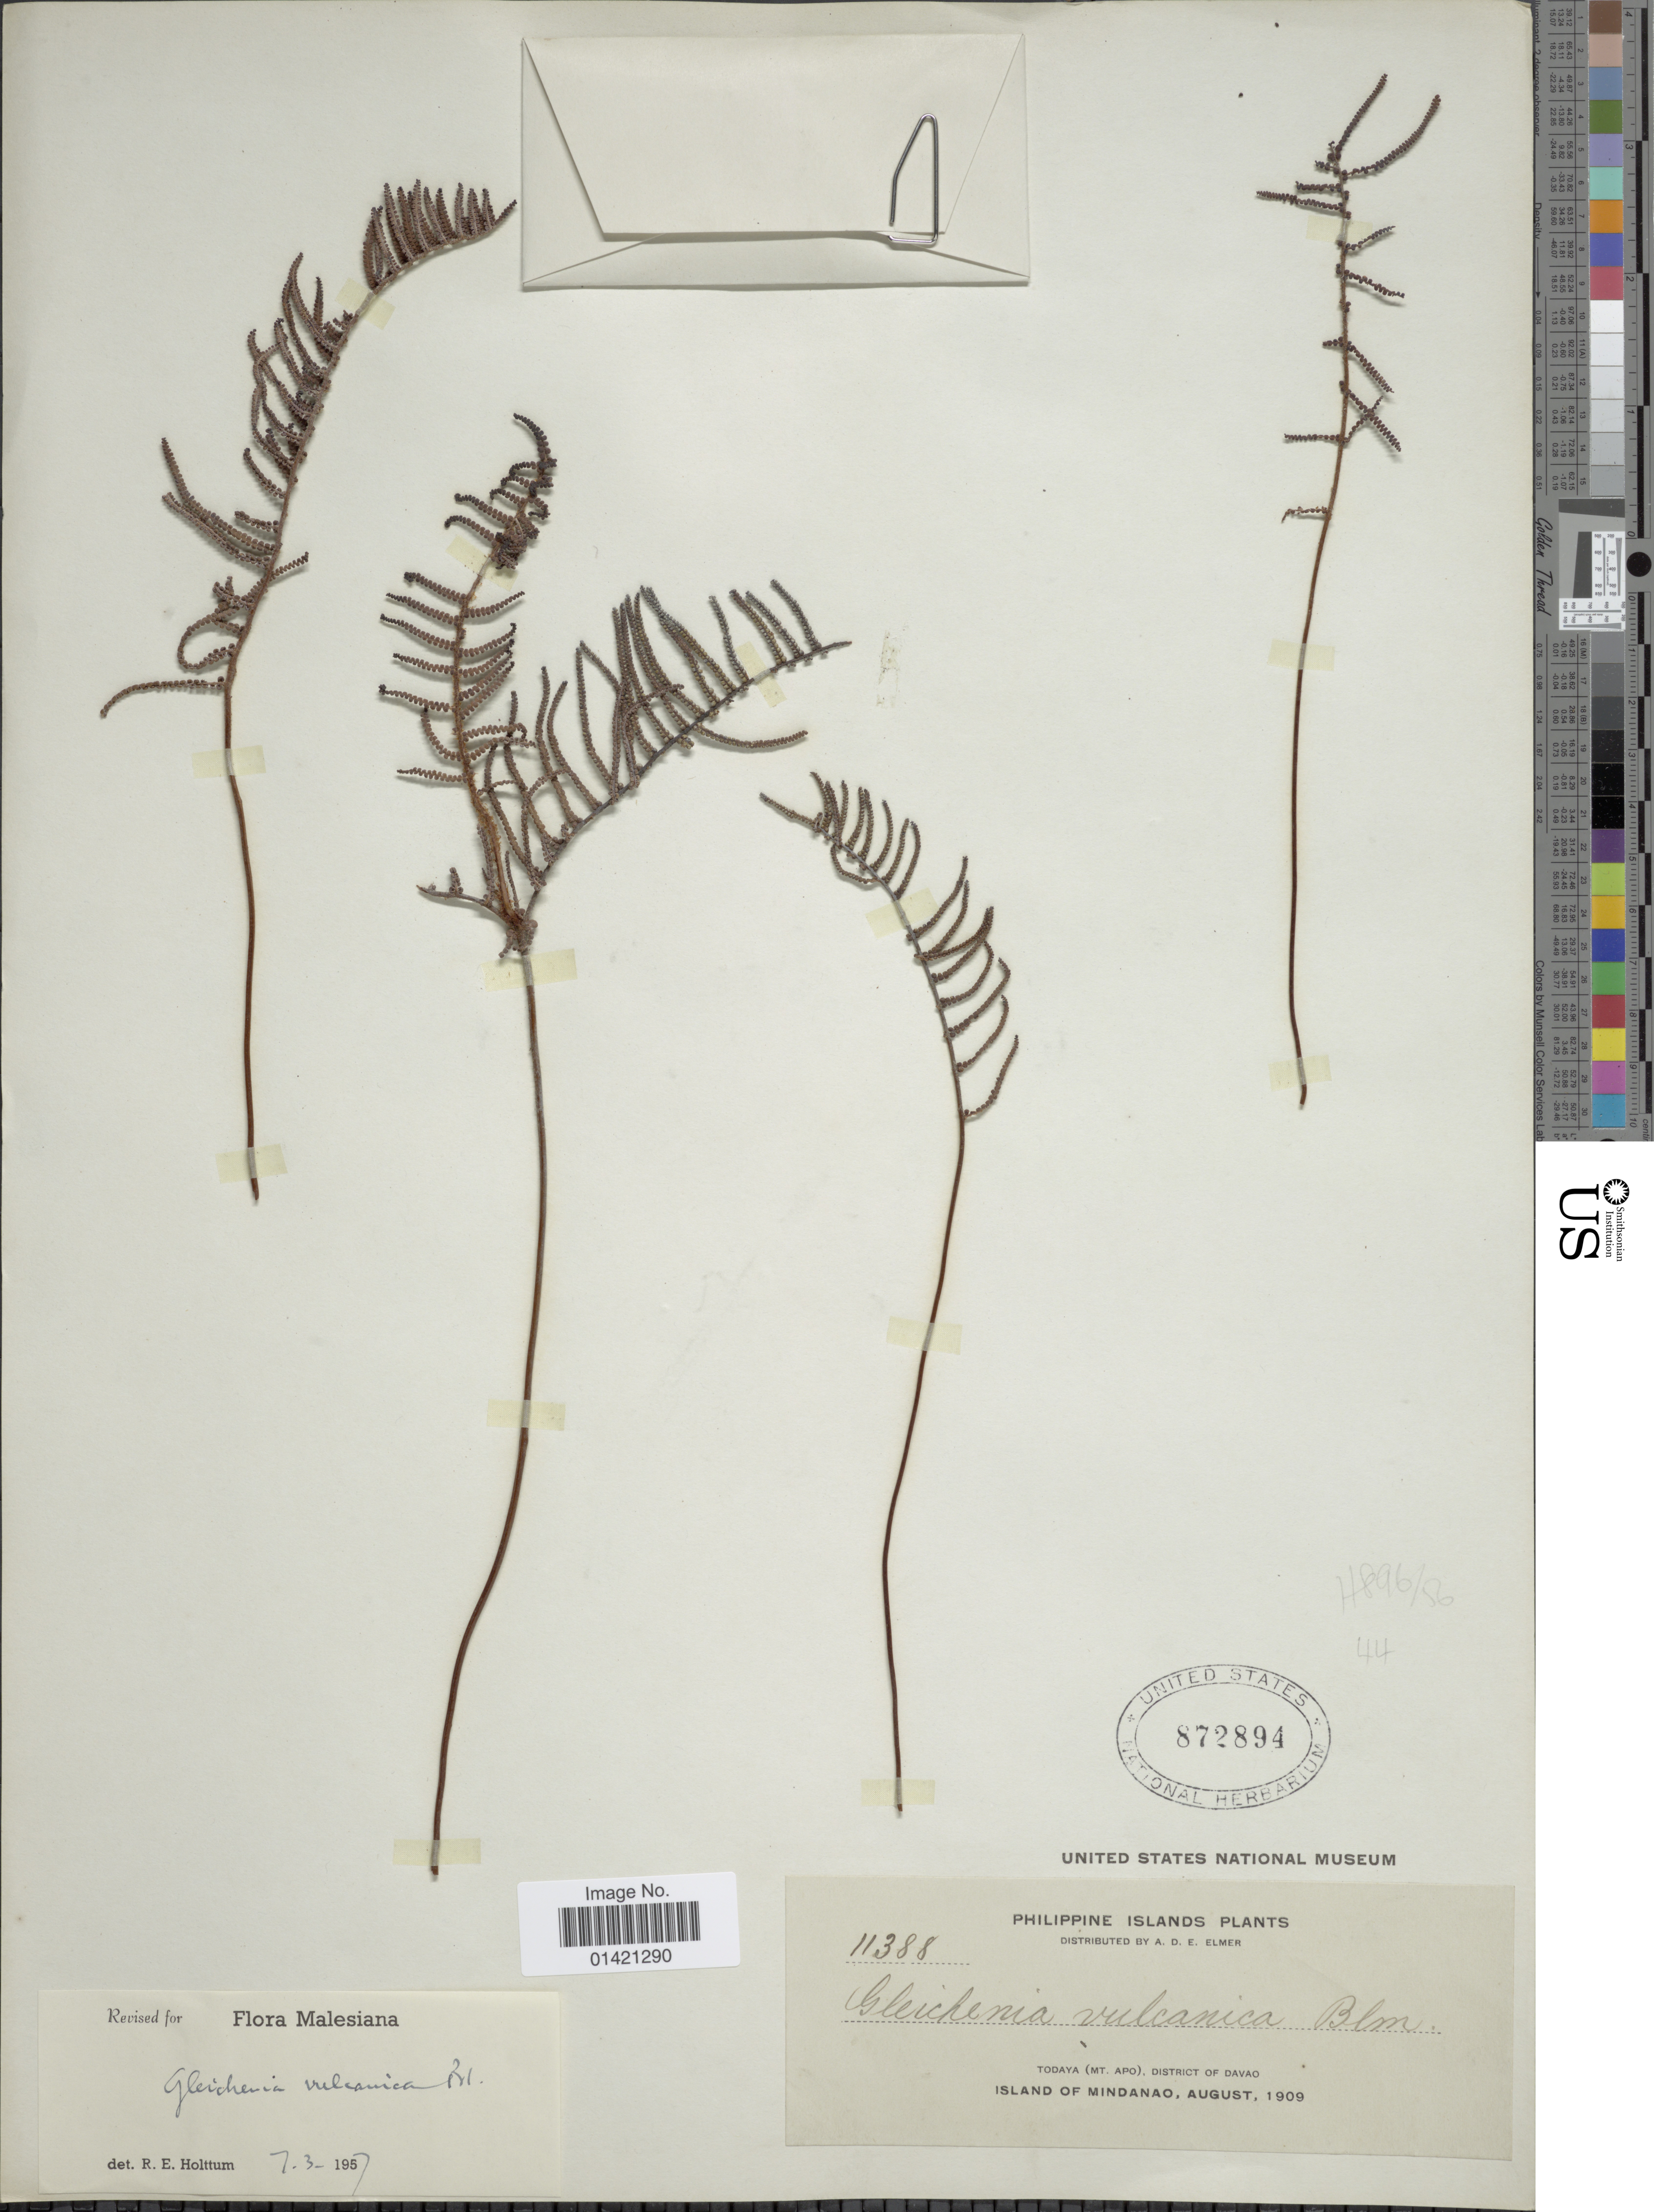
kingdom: Plantae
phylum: Tracheophyta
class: Polypodiopsida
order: Gleicheniales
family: Gleicheniaceae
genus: Gleichenia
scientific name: Gleichenia vulcanica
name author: Blume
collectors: A. D. E. Elmer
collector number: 11388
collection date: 1909-08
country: Philippines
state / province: Davao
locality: Todaya (Mt. Apo), District of Davao. Island of Mindanao.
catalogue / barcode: US 872894